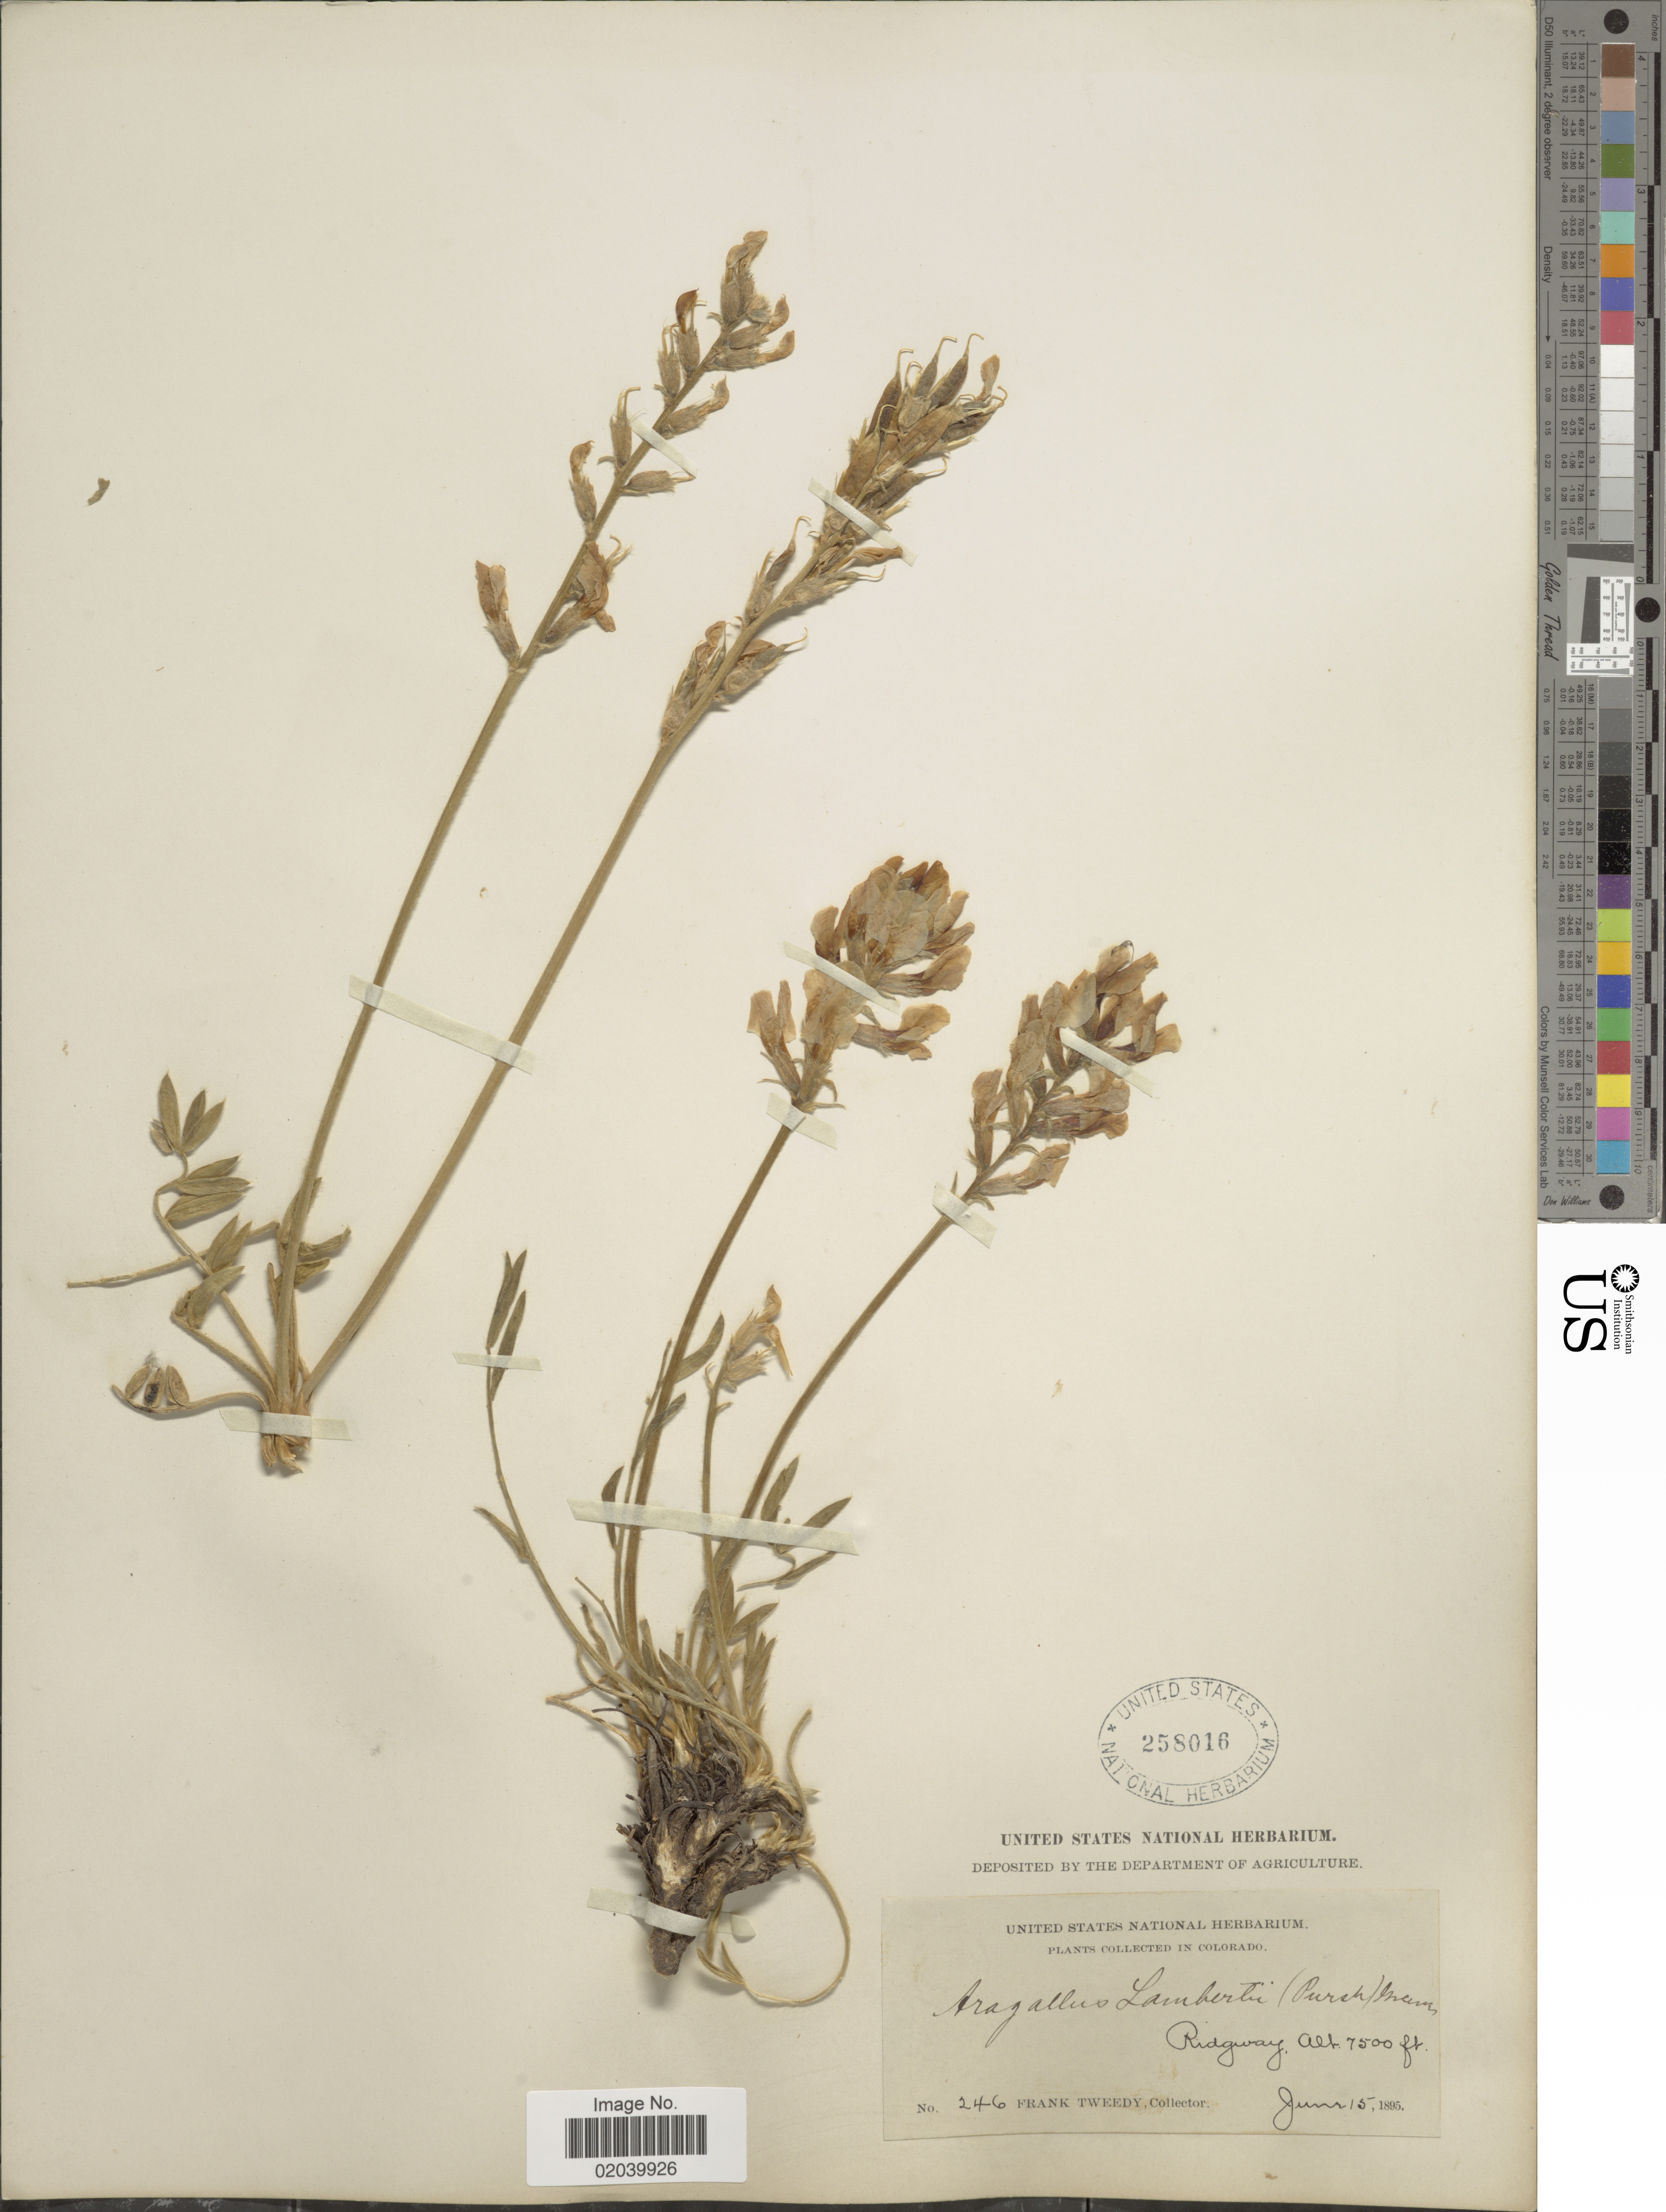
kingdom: Plantae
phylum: Tracheophyta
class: Magnoliopsida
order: Fabales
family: Fabaceae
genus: Oxytropis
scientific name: Oxytropis lambertii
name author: Pursh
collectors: F. Tweedy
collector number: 246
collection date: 1895-06-15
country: United States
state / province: Colorado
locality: Ridgway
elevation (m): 2286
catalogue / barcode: US 258016